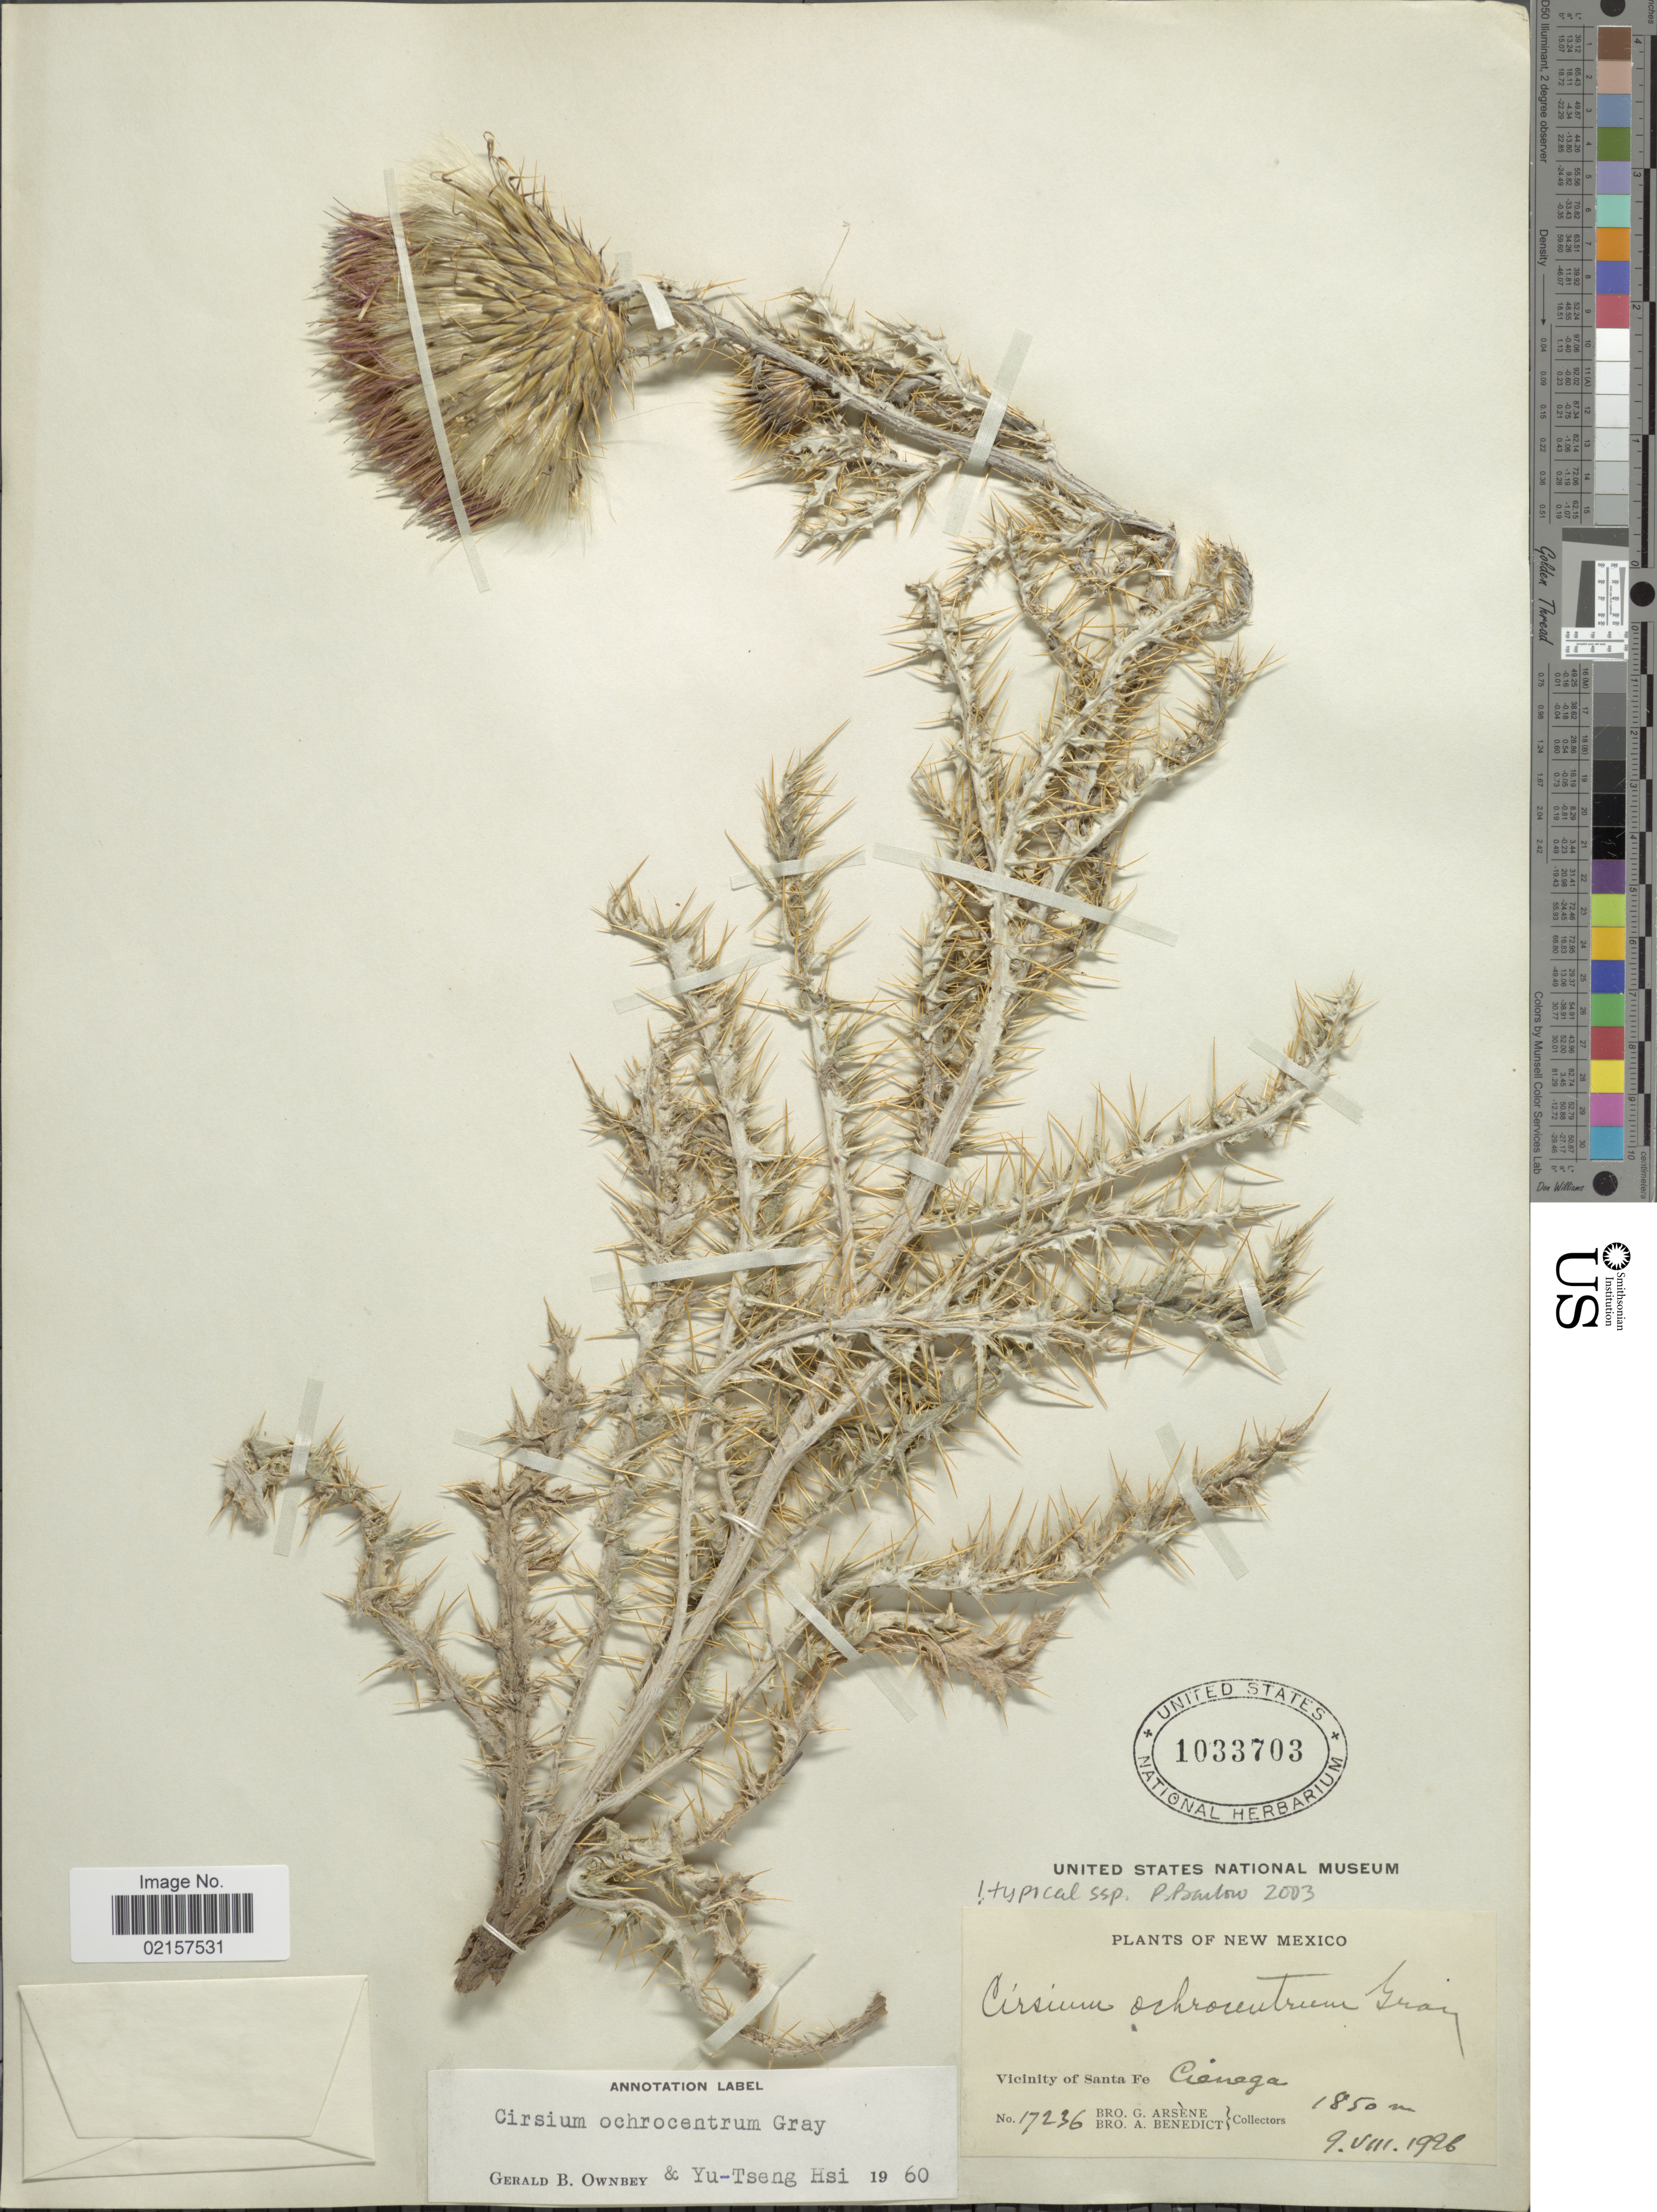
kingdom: Plantae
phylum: Tracheophyta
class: Magnoliopsida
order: Asterales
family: Asteraceae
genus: Cirsium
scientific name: Cirsium ochrocentrum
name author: A. Gray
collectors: Bro. G. Arsène & Bro. A. Benedict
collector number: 17236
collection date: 1926-08-09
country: United States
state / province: New Mexico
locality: Vicinity of Santa Fe, Cienega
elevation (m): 1850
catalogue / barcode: US 1033703